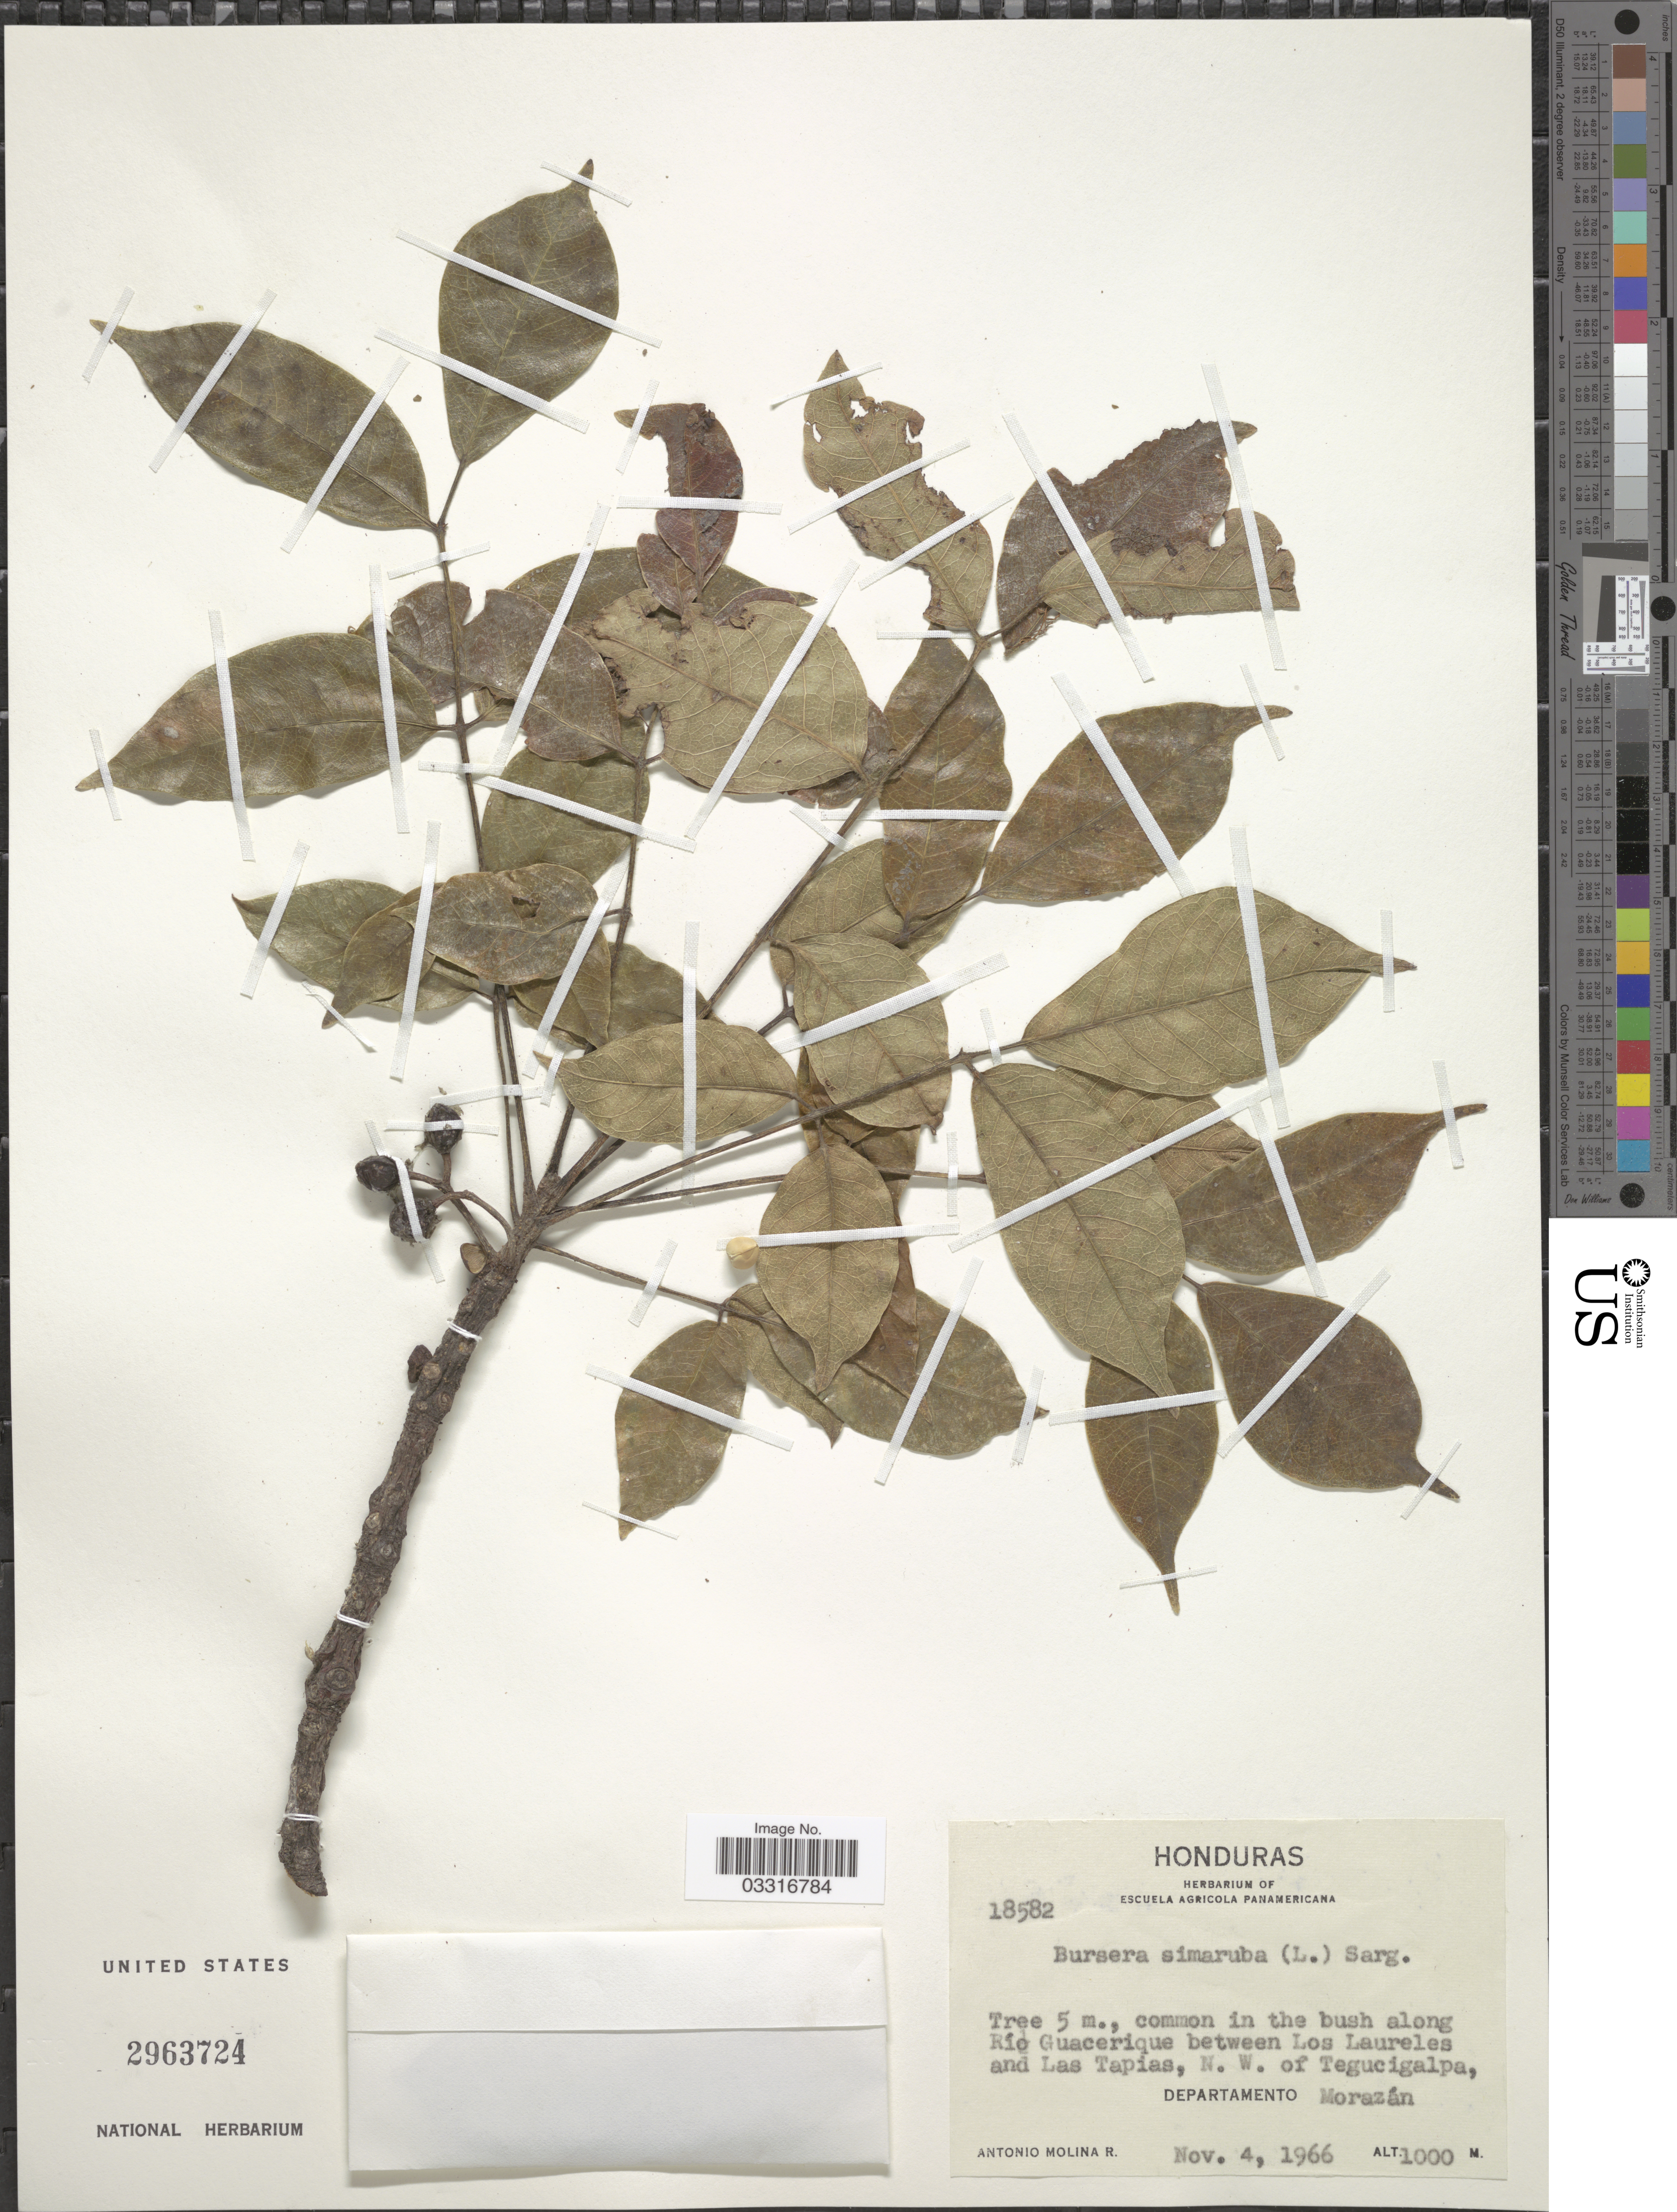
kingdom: Plantae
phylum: Tracheophyta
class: Magnoliopsida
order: Sapindales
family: Burseraceae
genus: Bursera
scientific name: Bursera simaruba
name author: (L.) Sarg.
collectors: A. Molina R.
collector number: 18582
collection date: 1966-11-04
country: Honduras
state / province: Fco. Morazán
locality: Common in the bush along Río Guacerique between Los Laureles and Las Tapias, N.W. of Tegucigalpa, Departamento Morazán.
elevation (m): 1000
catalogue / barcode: US 2963724